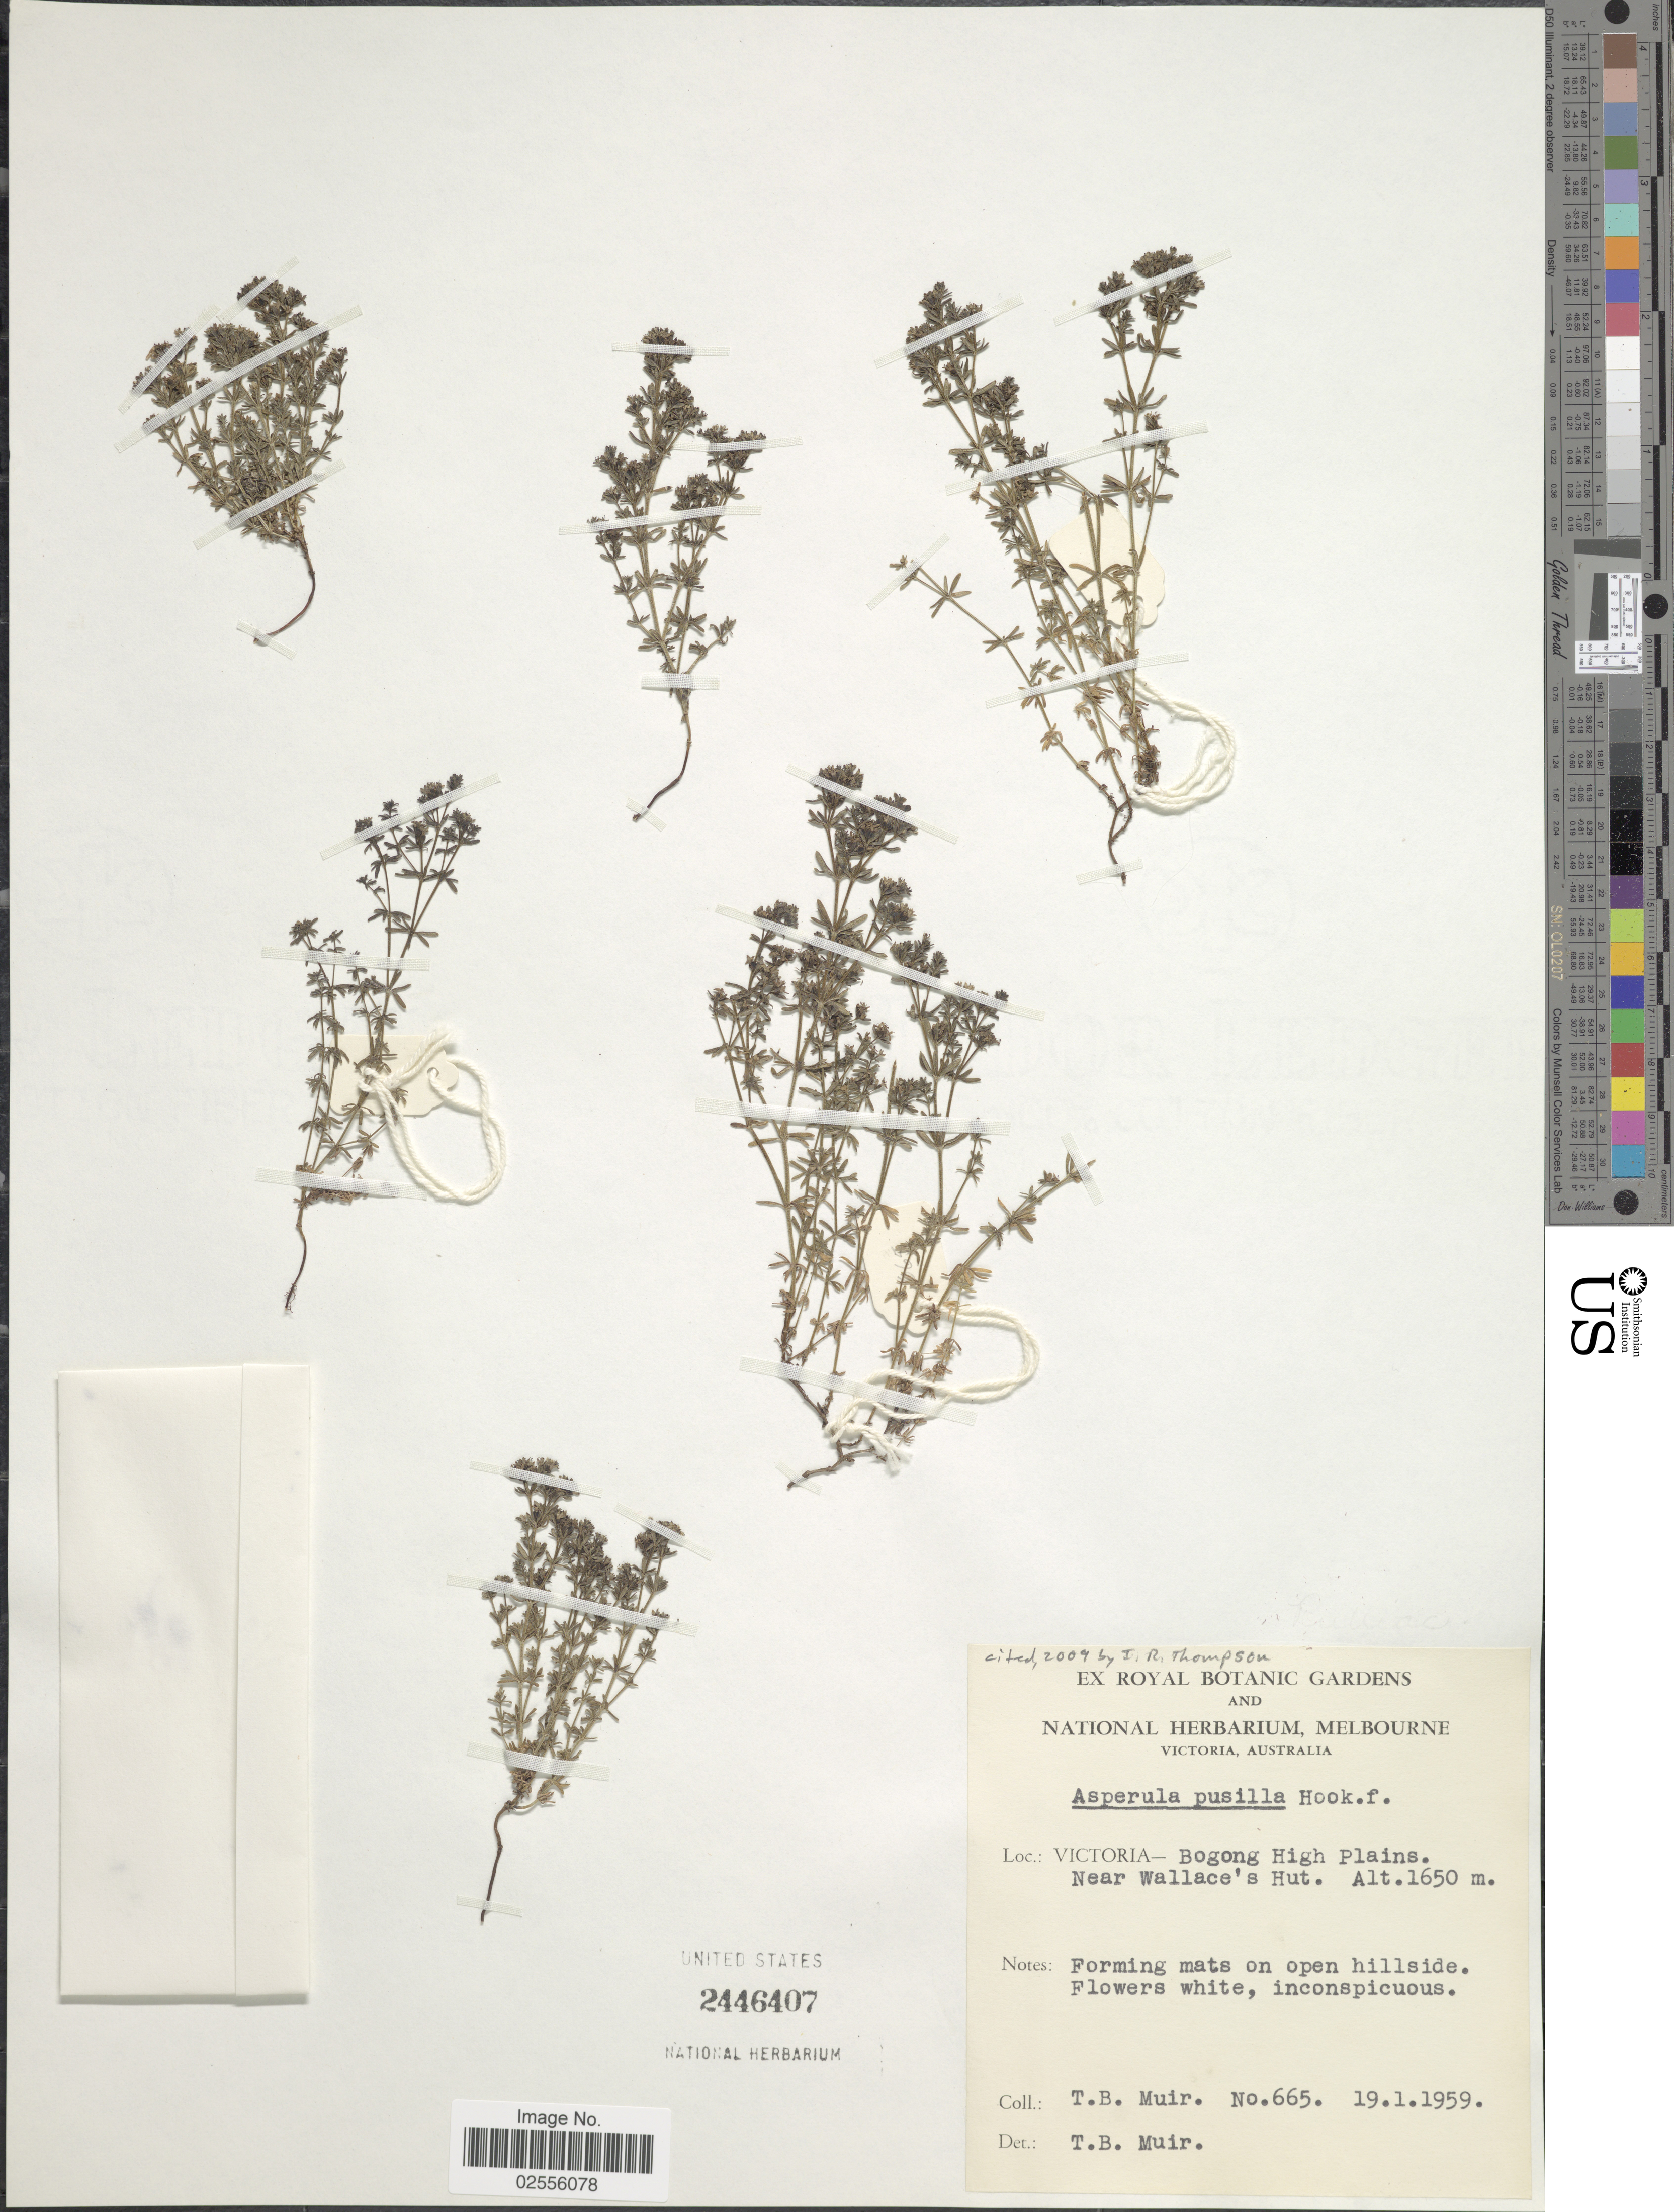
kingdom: Plantae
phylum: Tracheophyta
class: Magnoliopsida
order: Gentianales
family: Rubiaceae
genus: Asperula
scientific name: Asperula pusilla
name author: Hook. f.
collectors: T. Muir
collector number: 665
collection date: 1959-01-19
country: Australia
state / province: Victoria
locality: Victoria-Bogong Hugh Plains, near Wallace's Hut, on open hillside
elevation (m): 1650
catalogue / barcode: US 2446407